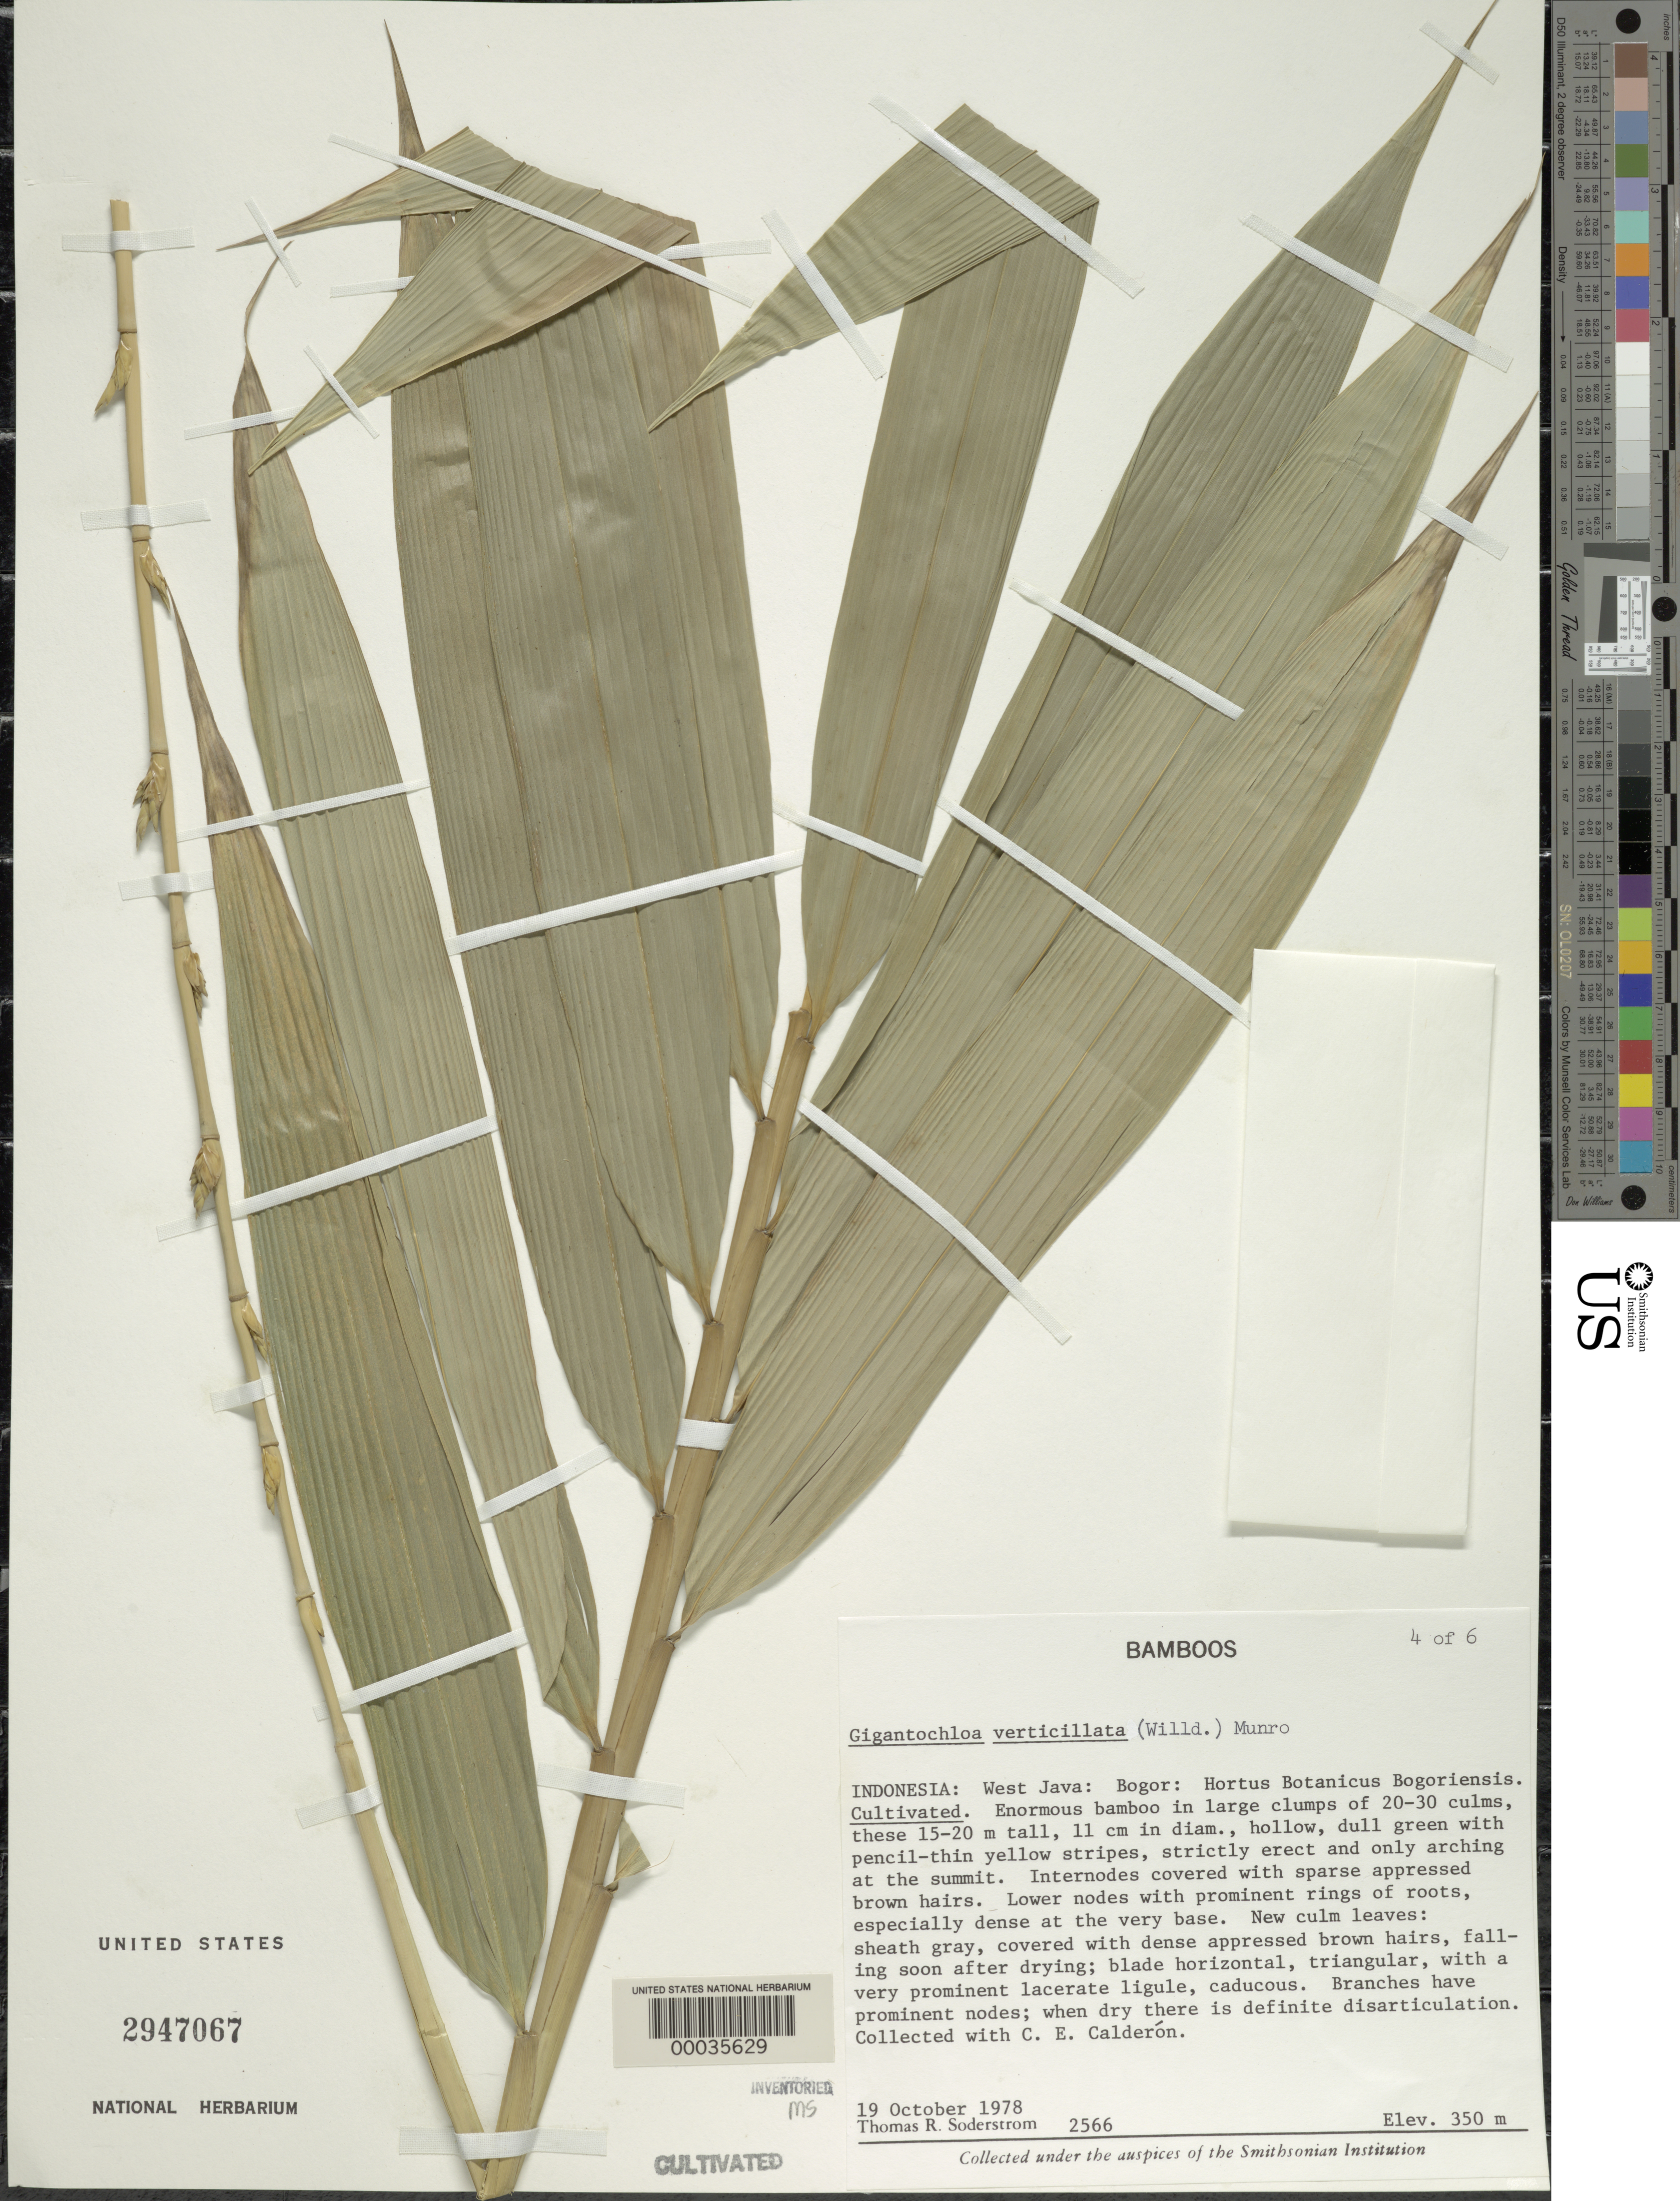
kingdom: Plantae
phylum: Tracheophyta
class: Liliopsida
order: Poales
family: Poaceae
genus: Dendrocalamus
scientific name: Dendrocalamus verticillata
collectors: T. R. Soderstrom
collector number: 2566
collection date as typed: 19 Oct 1978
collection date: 1978-10-19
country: Indonesia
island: Java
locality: Hortus botanicus borgoriensis-bogor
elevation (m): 350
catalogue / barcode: US 2947067